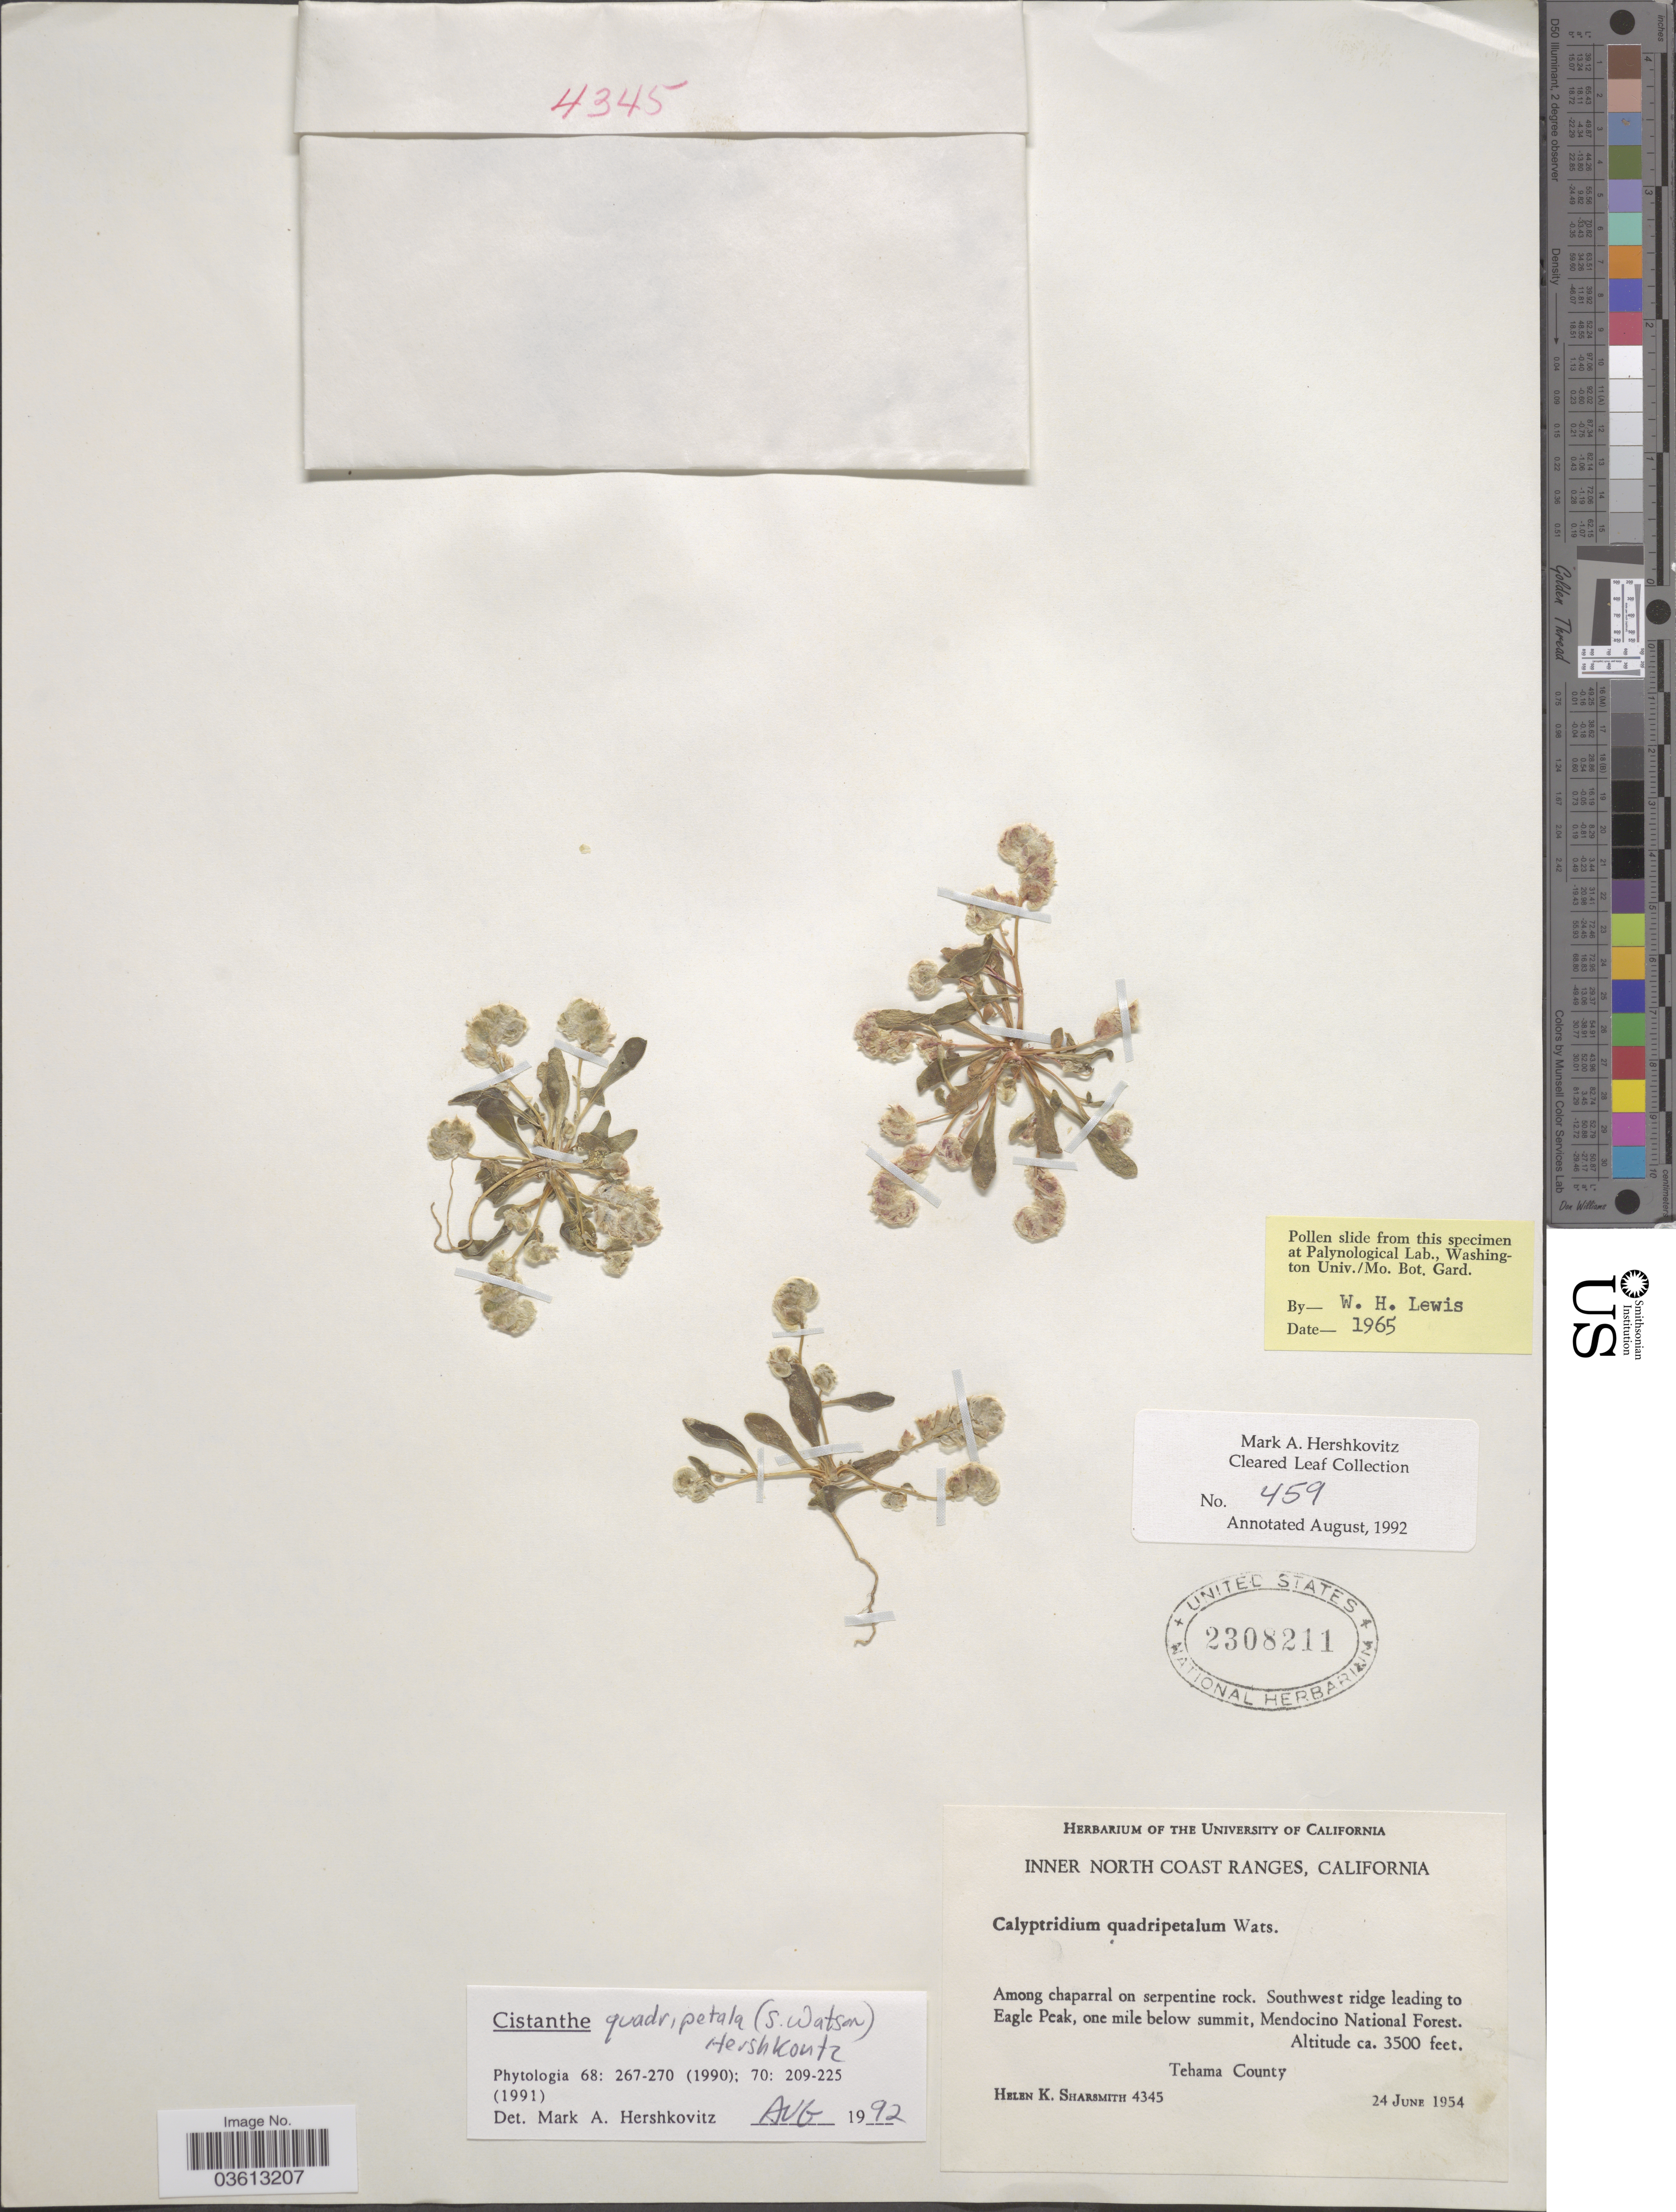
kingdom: Plantae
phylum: Tracheophyta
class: Magnoliopsida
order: Caryophyllales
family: Montiaceae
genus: Cistanthe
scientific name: Cistanthe quadripetala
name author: (S. Watson) Hershk.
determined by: Hershkovitz, Mark Alan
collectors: H. Sharsmith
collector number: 4345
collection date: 1954-06-24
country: United States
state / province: California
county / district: Tehama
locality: Inner North Coast Ranges, Southwest ridge leading to Eagle Peak, one mile below summit, Mendocino National Forest. Tehama County.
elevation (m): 1067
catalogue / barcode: US 2308211